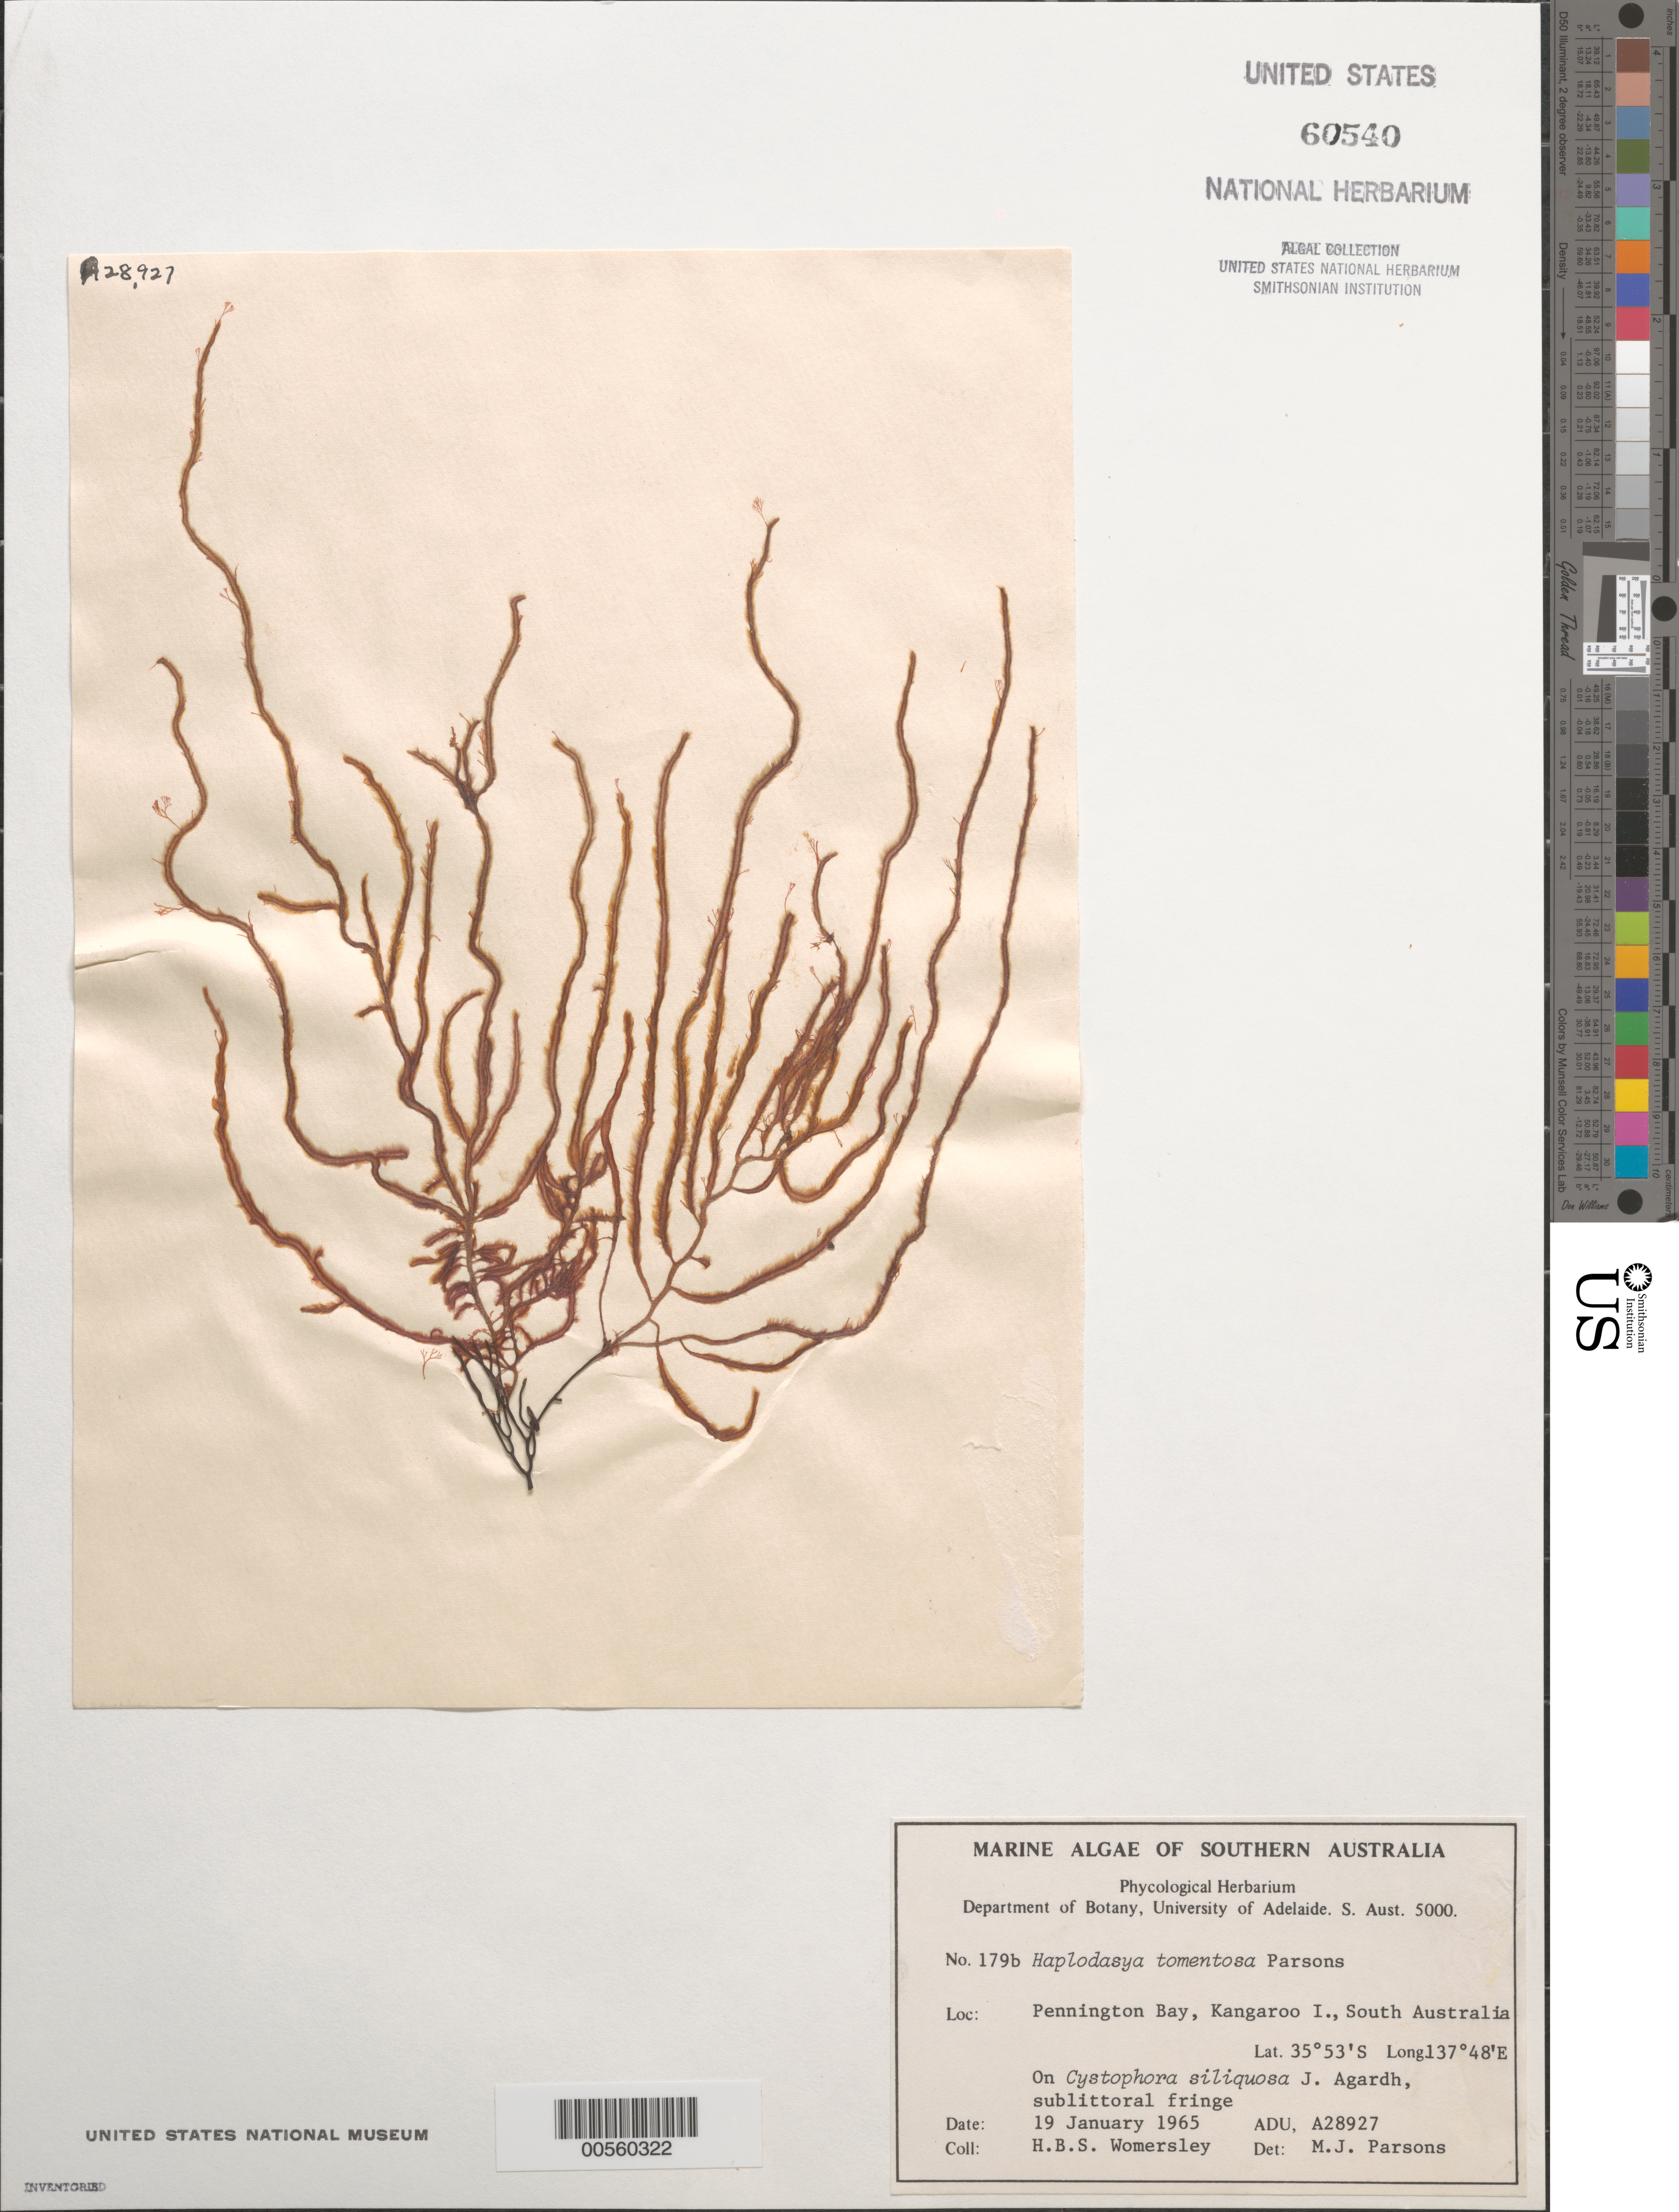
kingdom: Plantae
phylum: Rhodophyta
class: Florideophyceae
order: Ceramiales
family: Rhodomelaceae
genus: Haplodasya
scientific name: Haplodasya tomentosa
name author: M.J. Parsons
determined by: Parsons, M. J.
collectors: H. B. S. Womersley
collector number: ADU A28927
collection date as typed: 19 Jan 1965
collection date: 1965-01-19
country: Australia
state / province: South Australia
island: Kangaroo Island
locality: Pennington Bay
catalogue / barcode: US 60540